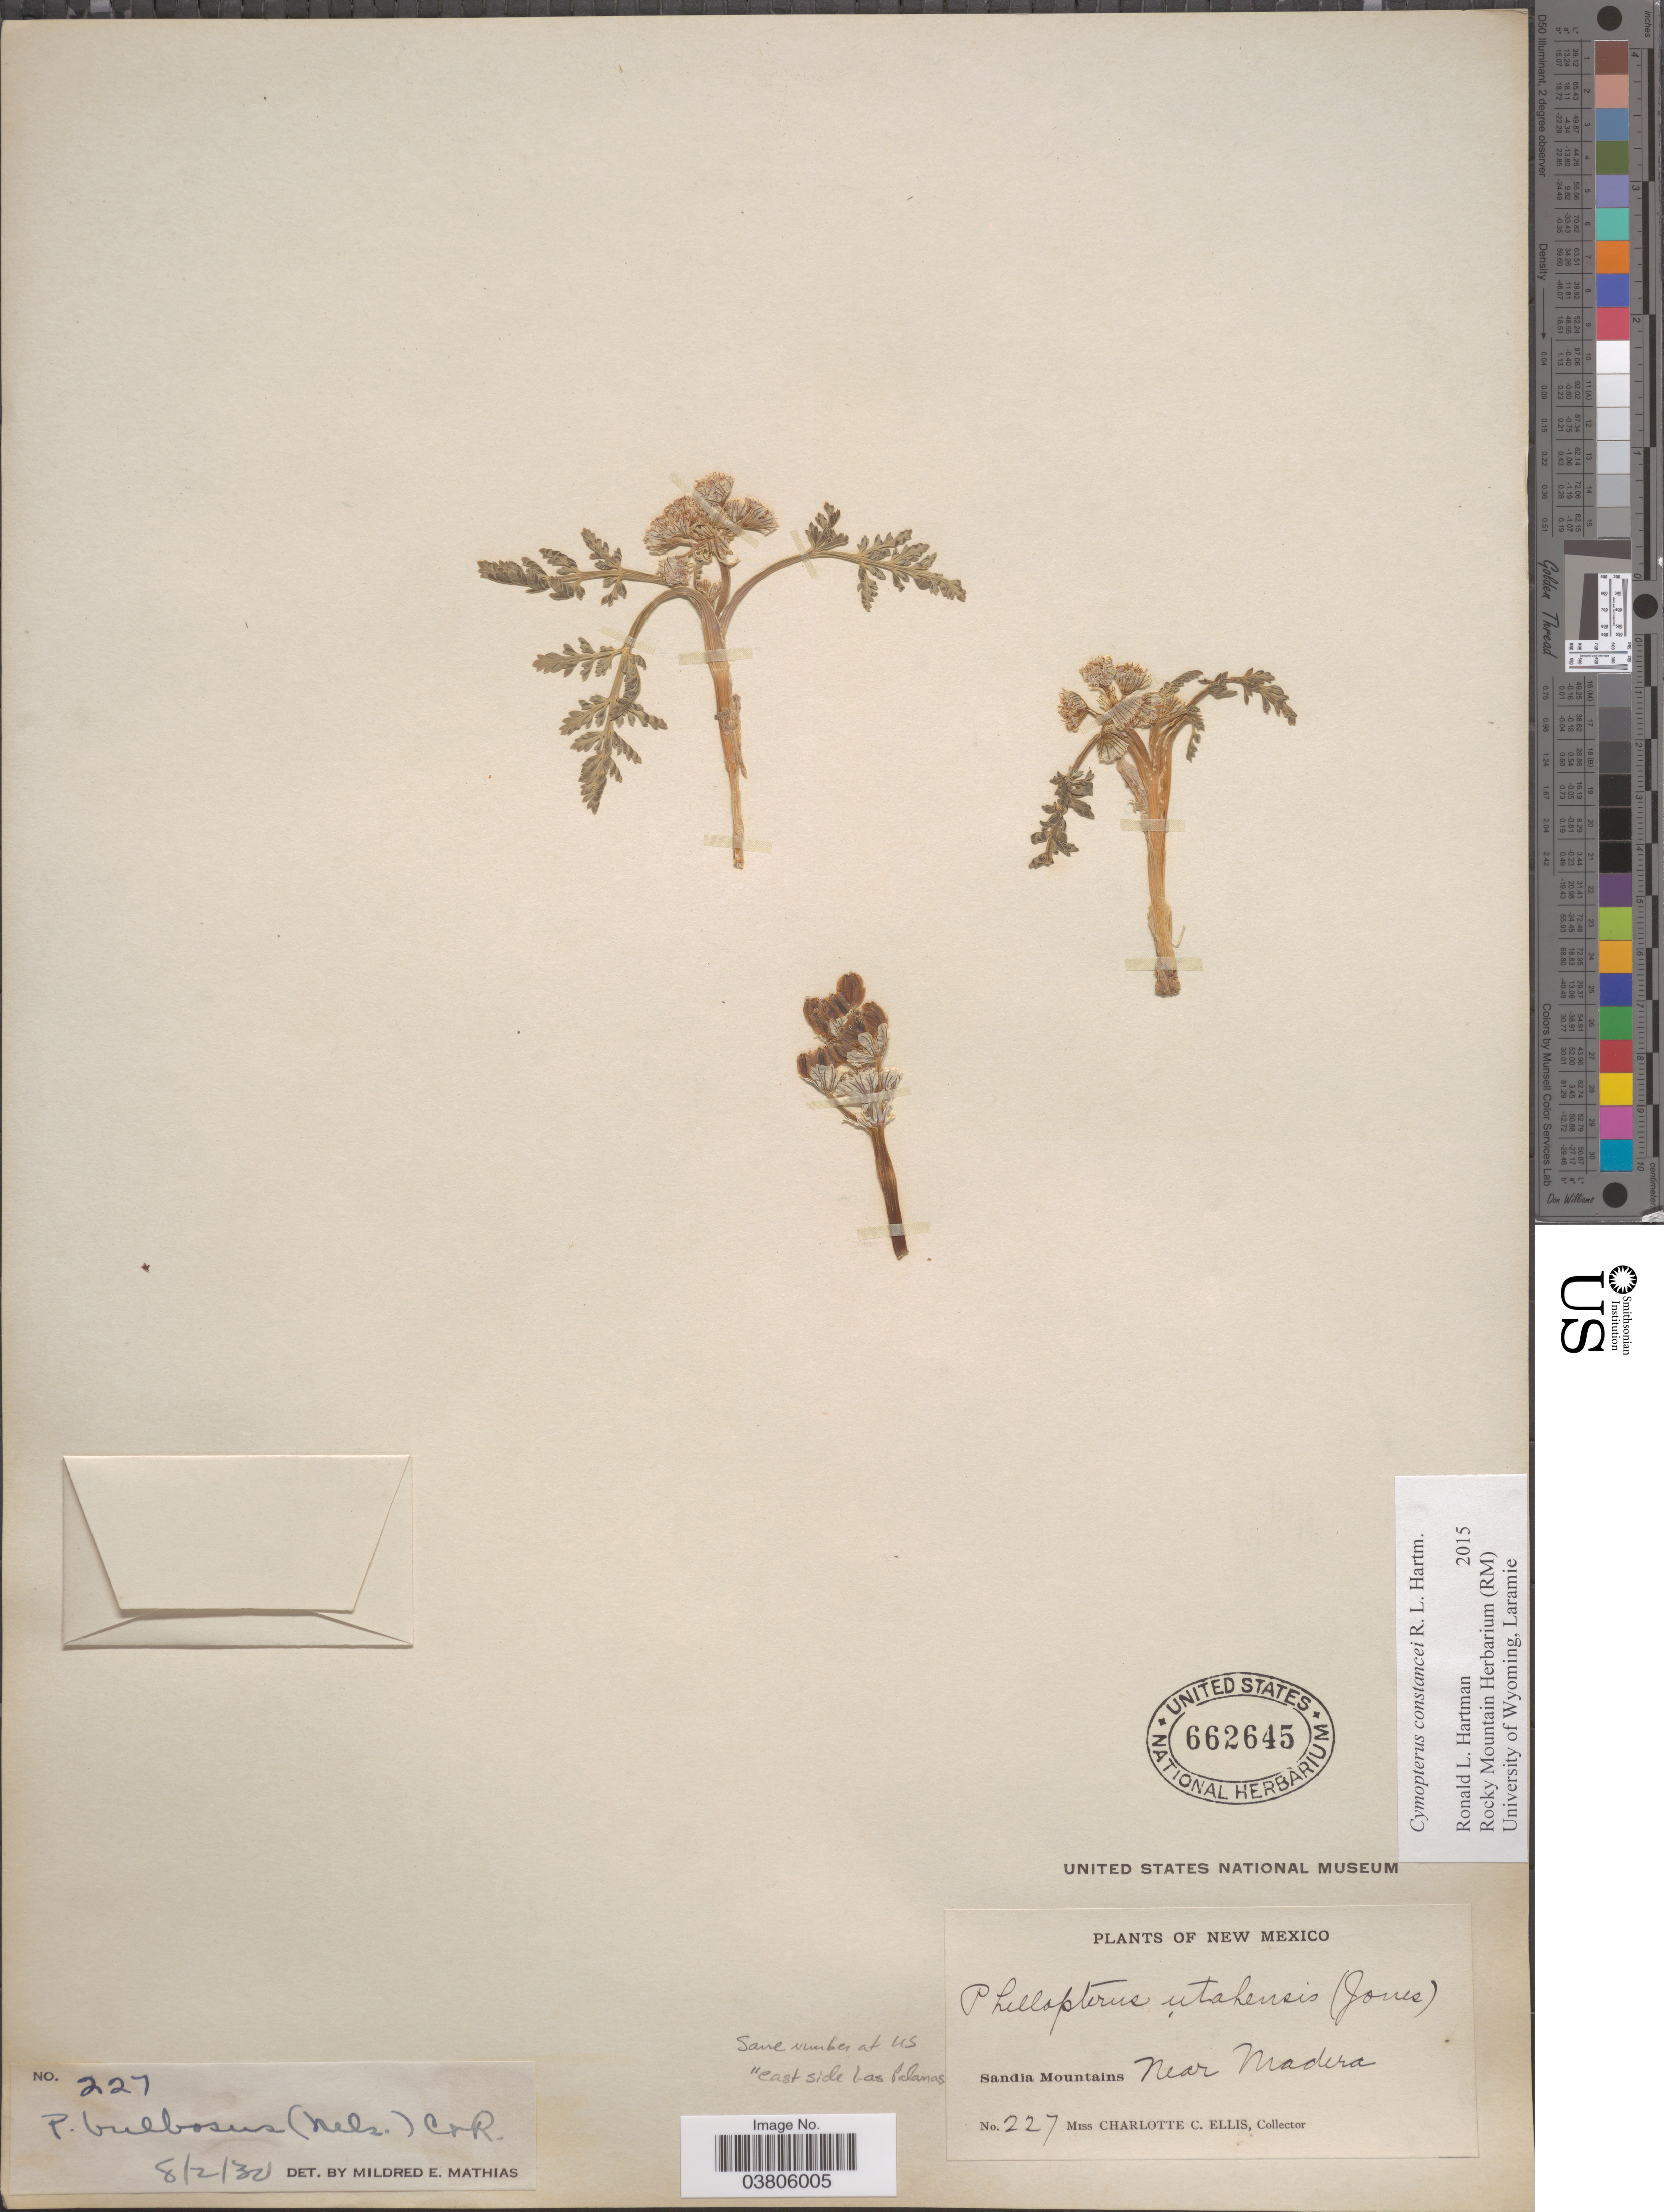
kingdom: Plantae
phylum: Tracheophyta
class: Magnoliopsida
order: Apiales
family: Apiaceae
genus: Cymopterus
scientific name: Cymopterus constancei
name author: R.L. Hartm.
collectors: C. C. Ellis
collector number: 227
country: United States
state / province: New Mexico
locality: Sandia Mountains. Near Madera. East side Las Palanas.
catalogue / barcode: US 662645